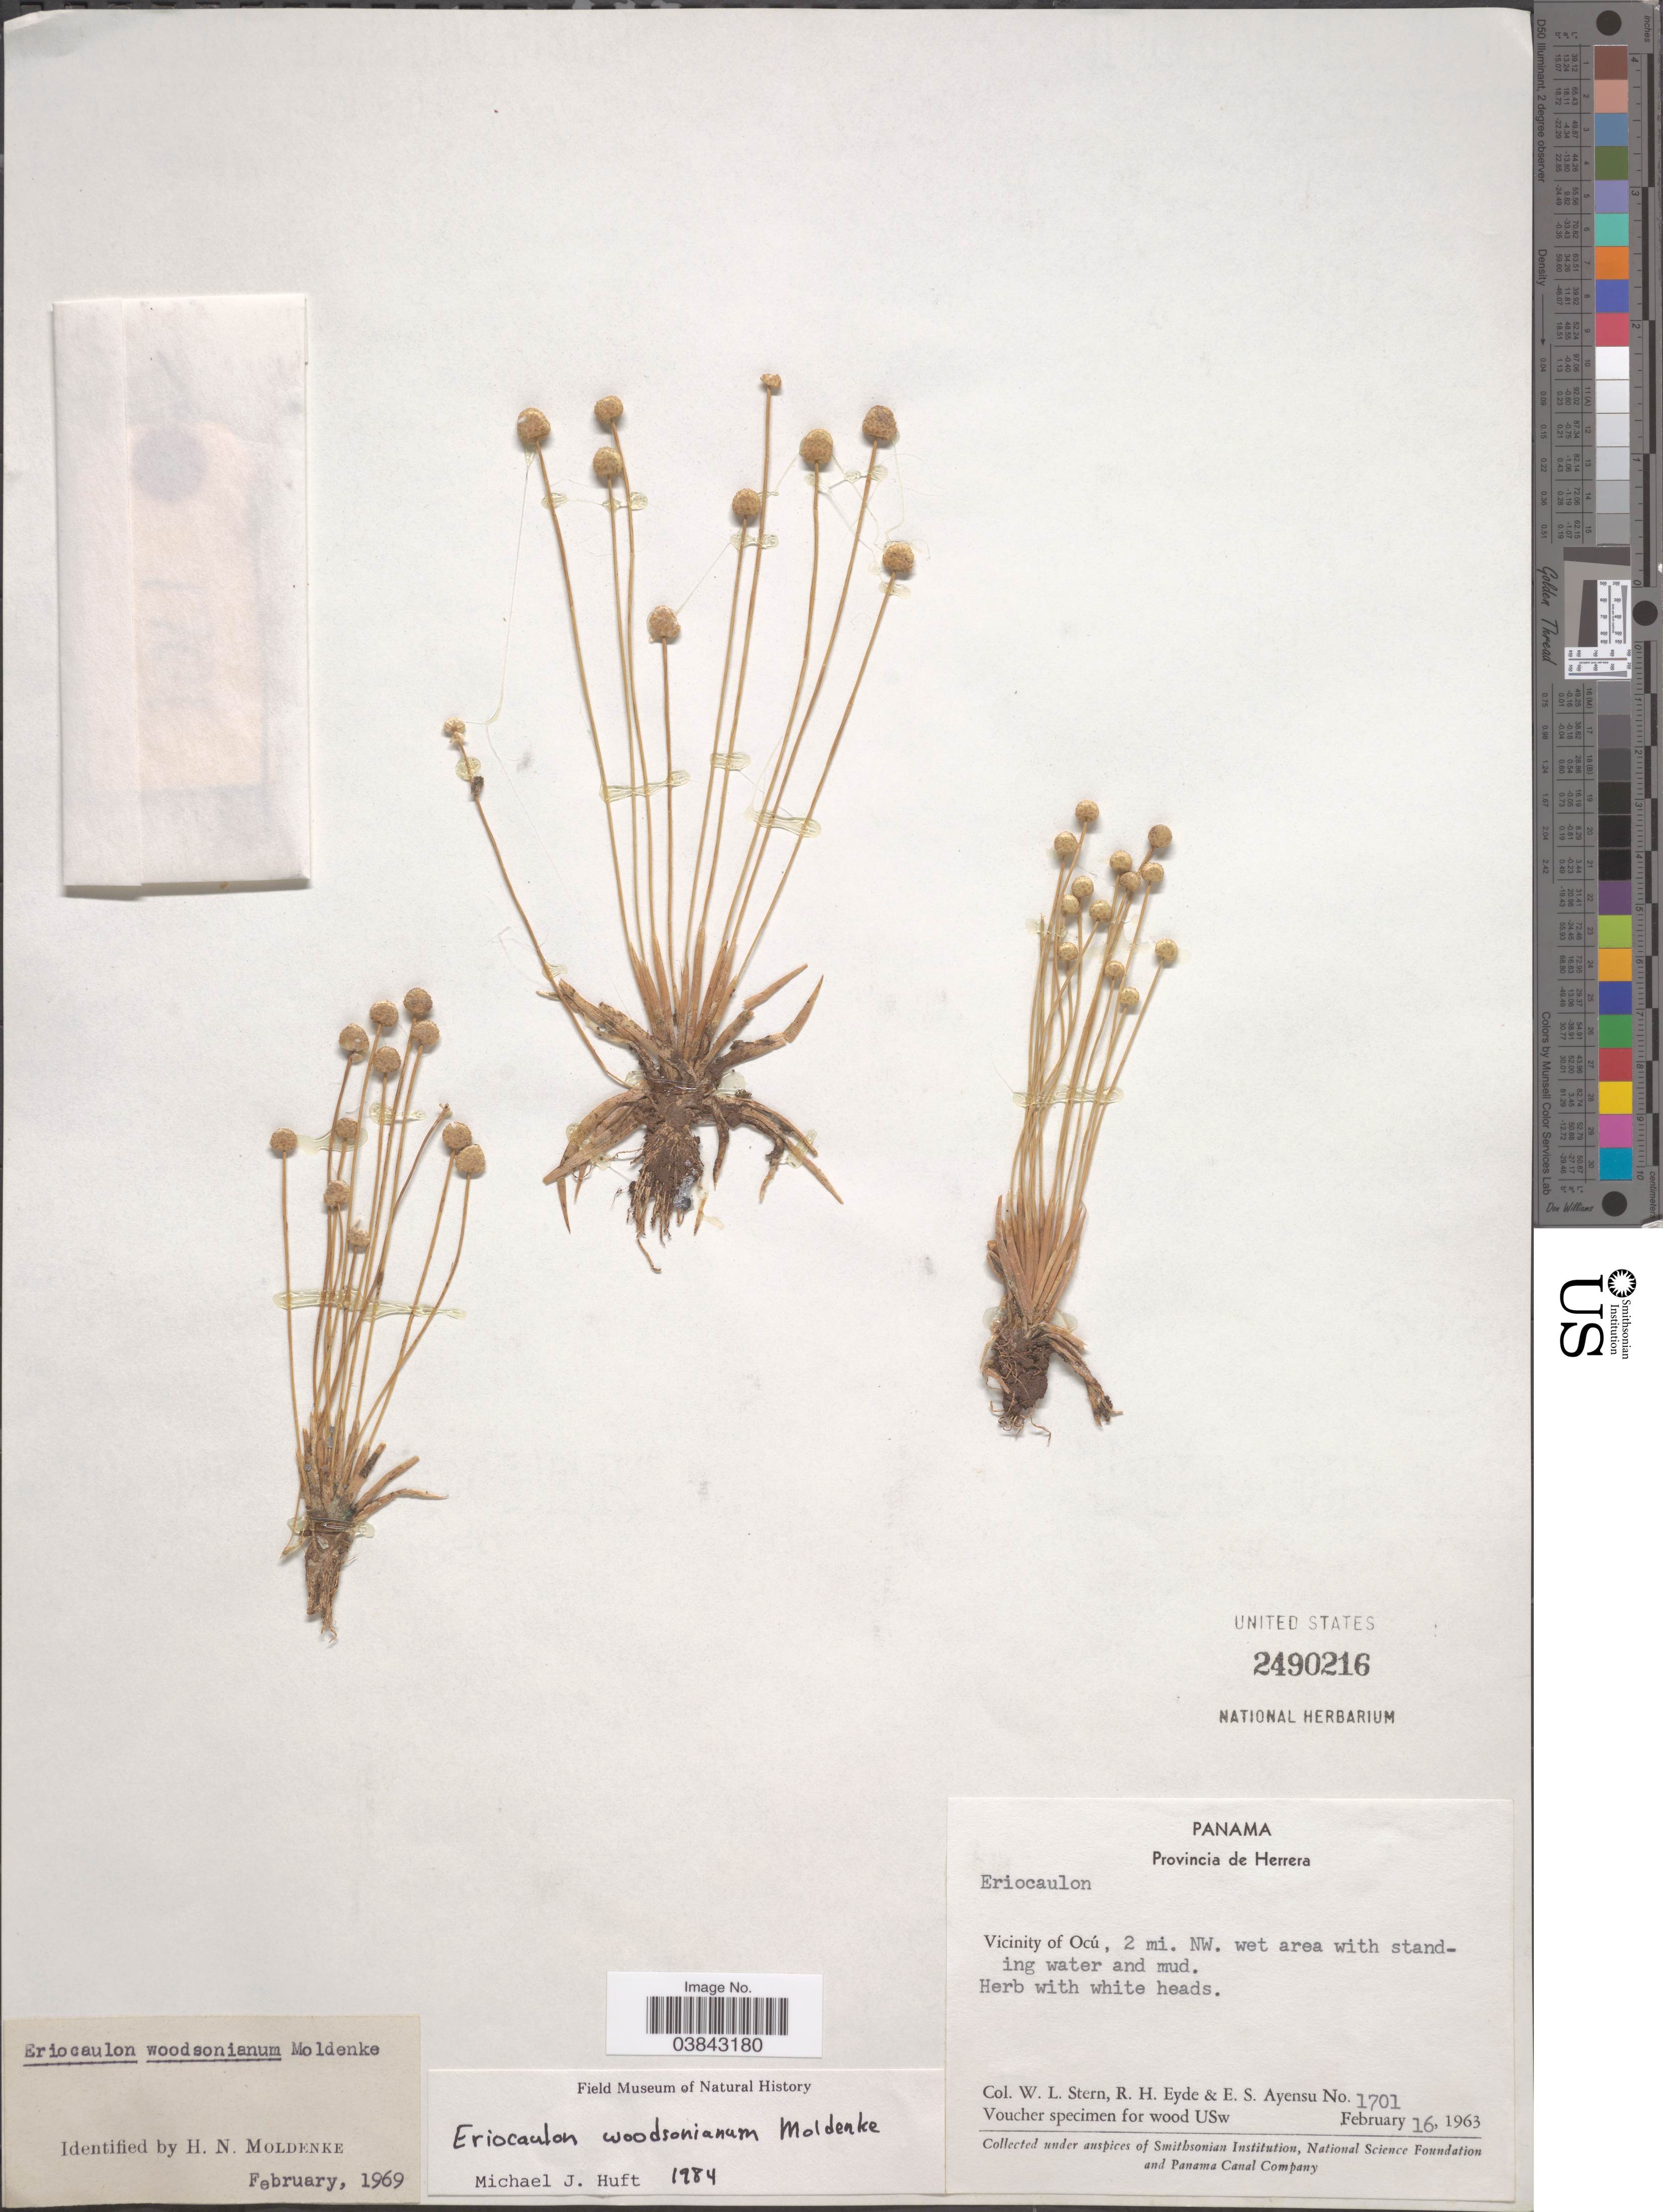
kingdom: Plantae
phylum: Tracheophyta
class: Liliopsida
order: Poales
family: Eriocaulaceae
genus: Eriocaulon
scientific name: Eriocaulon woodsonianum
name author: Moldenke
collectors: W. L. Stern, R. H. Eyde & E. S. Ayensu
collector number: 1701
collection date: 1963-02-16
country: Panama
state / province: Herrera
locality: Vicinity of Ocú, 2 mi. NW.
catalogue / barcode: US 2490216